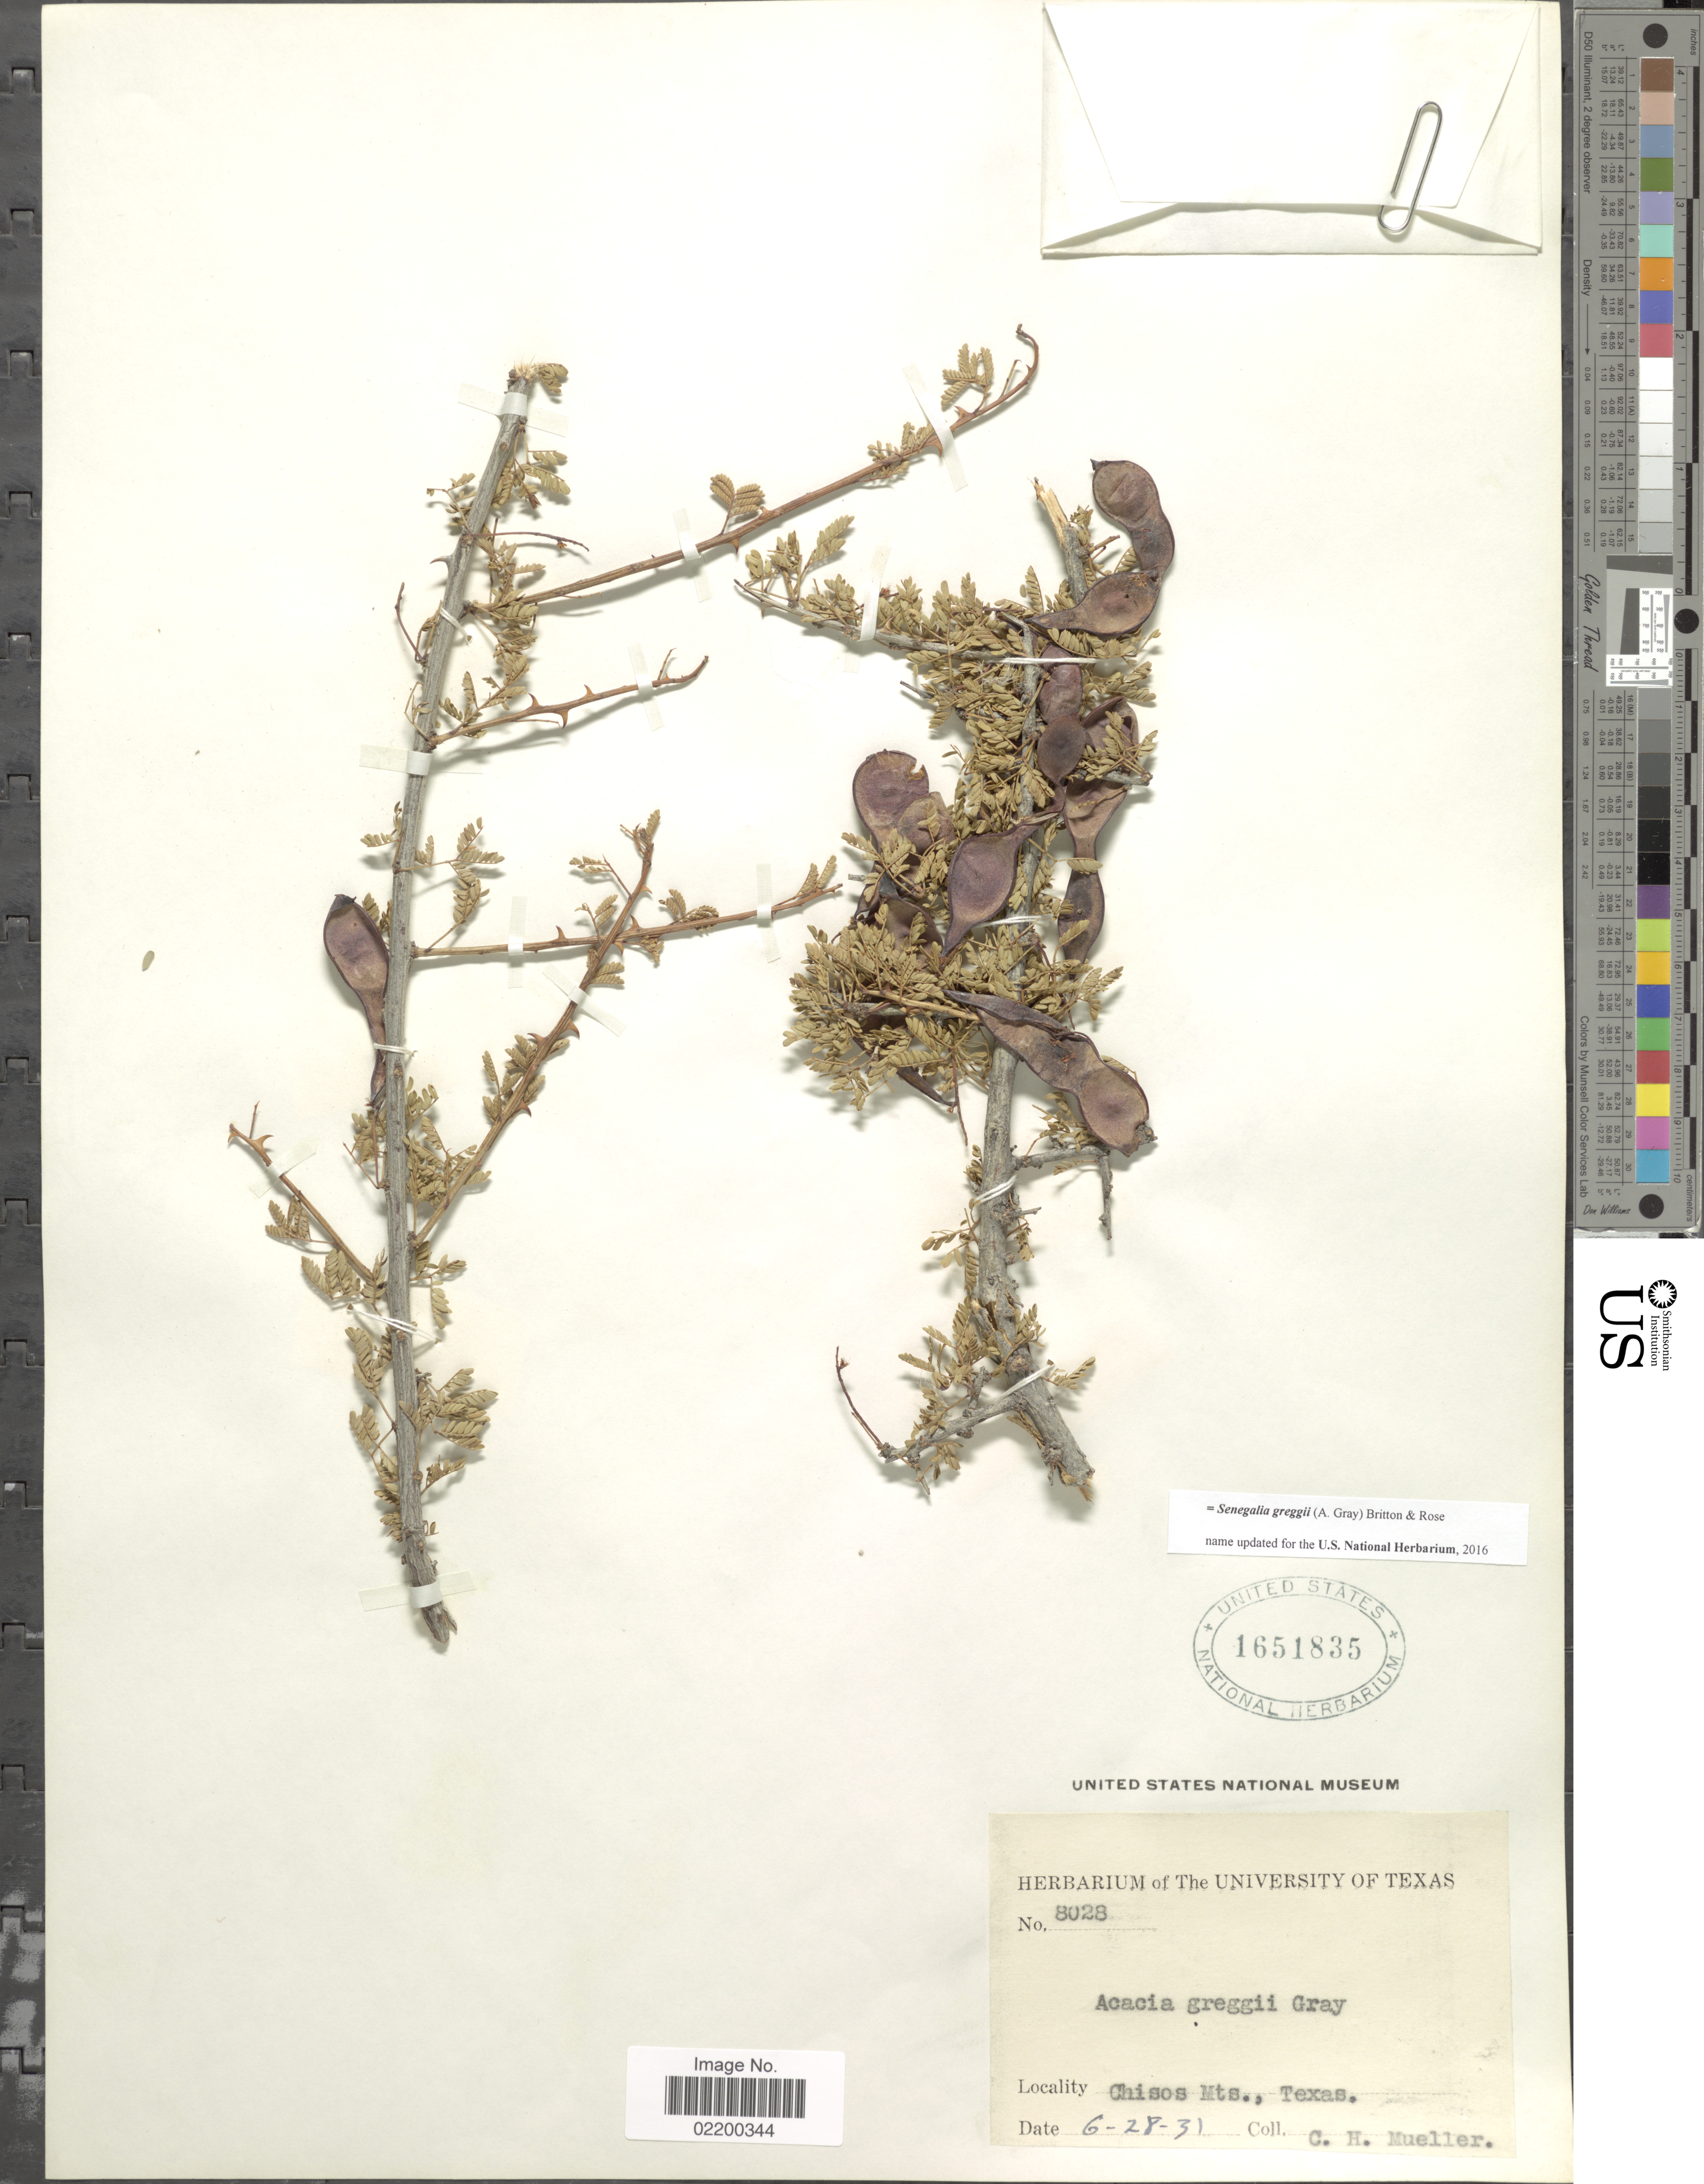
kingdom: Plantae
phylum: Tracheophyta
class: Magnoliopsida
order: Fabales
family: Fabaceae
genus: Senegalia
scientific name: Senegalia greggii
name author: (A. Gray) Britton & Rose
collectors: C. H. Mueller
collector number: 8028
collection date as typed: Transcribed d/m/y: 28/6/31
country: United States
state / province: Texas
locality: Chisos Mts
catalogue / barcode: US 1651835